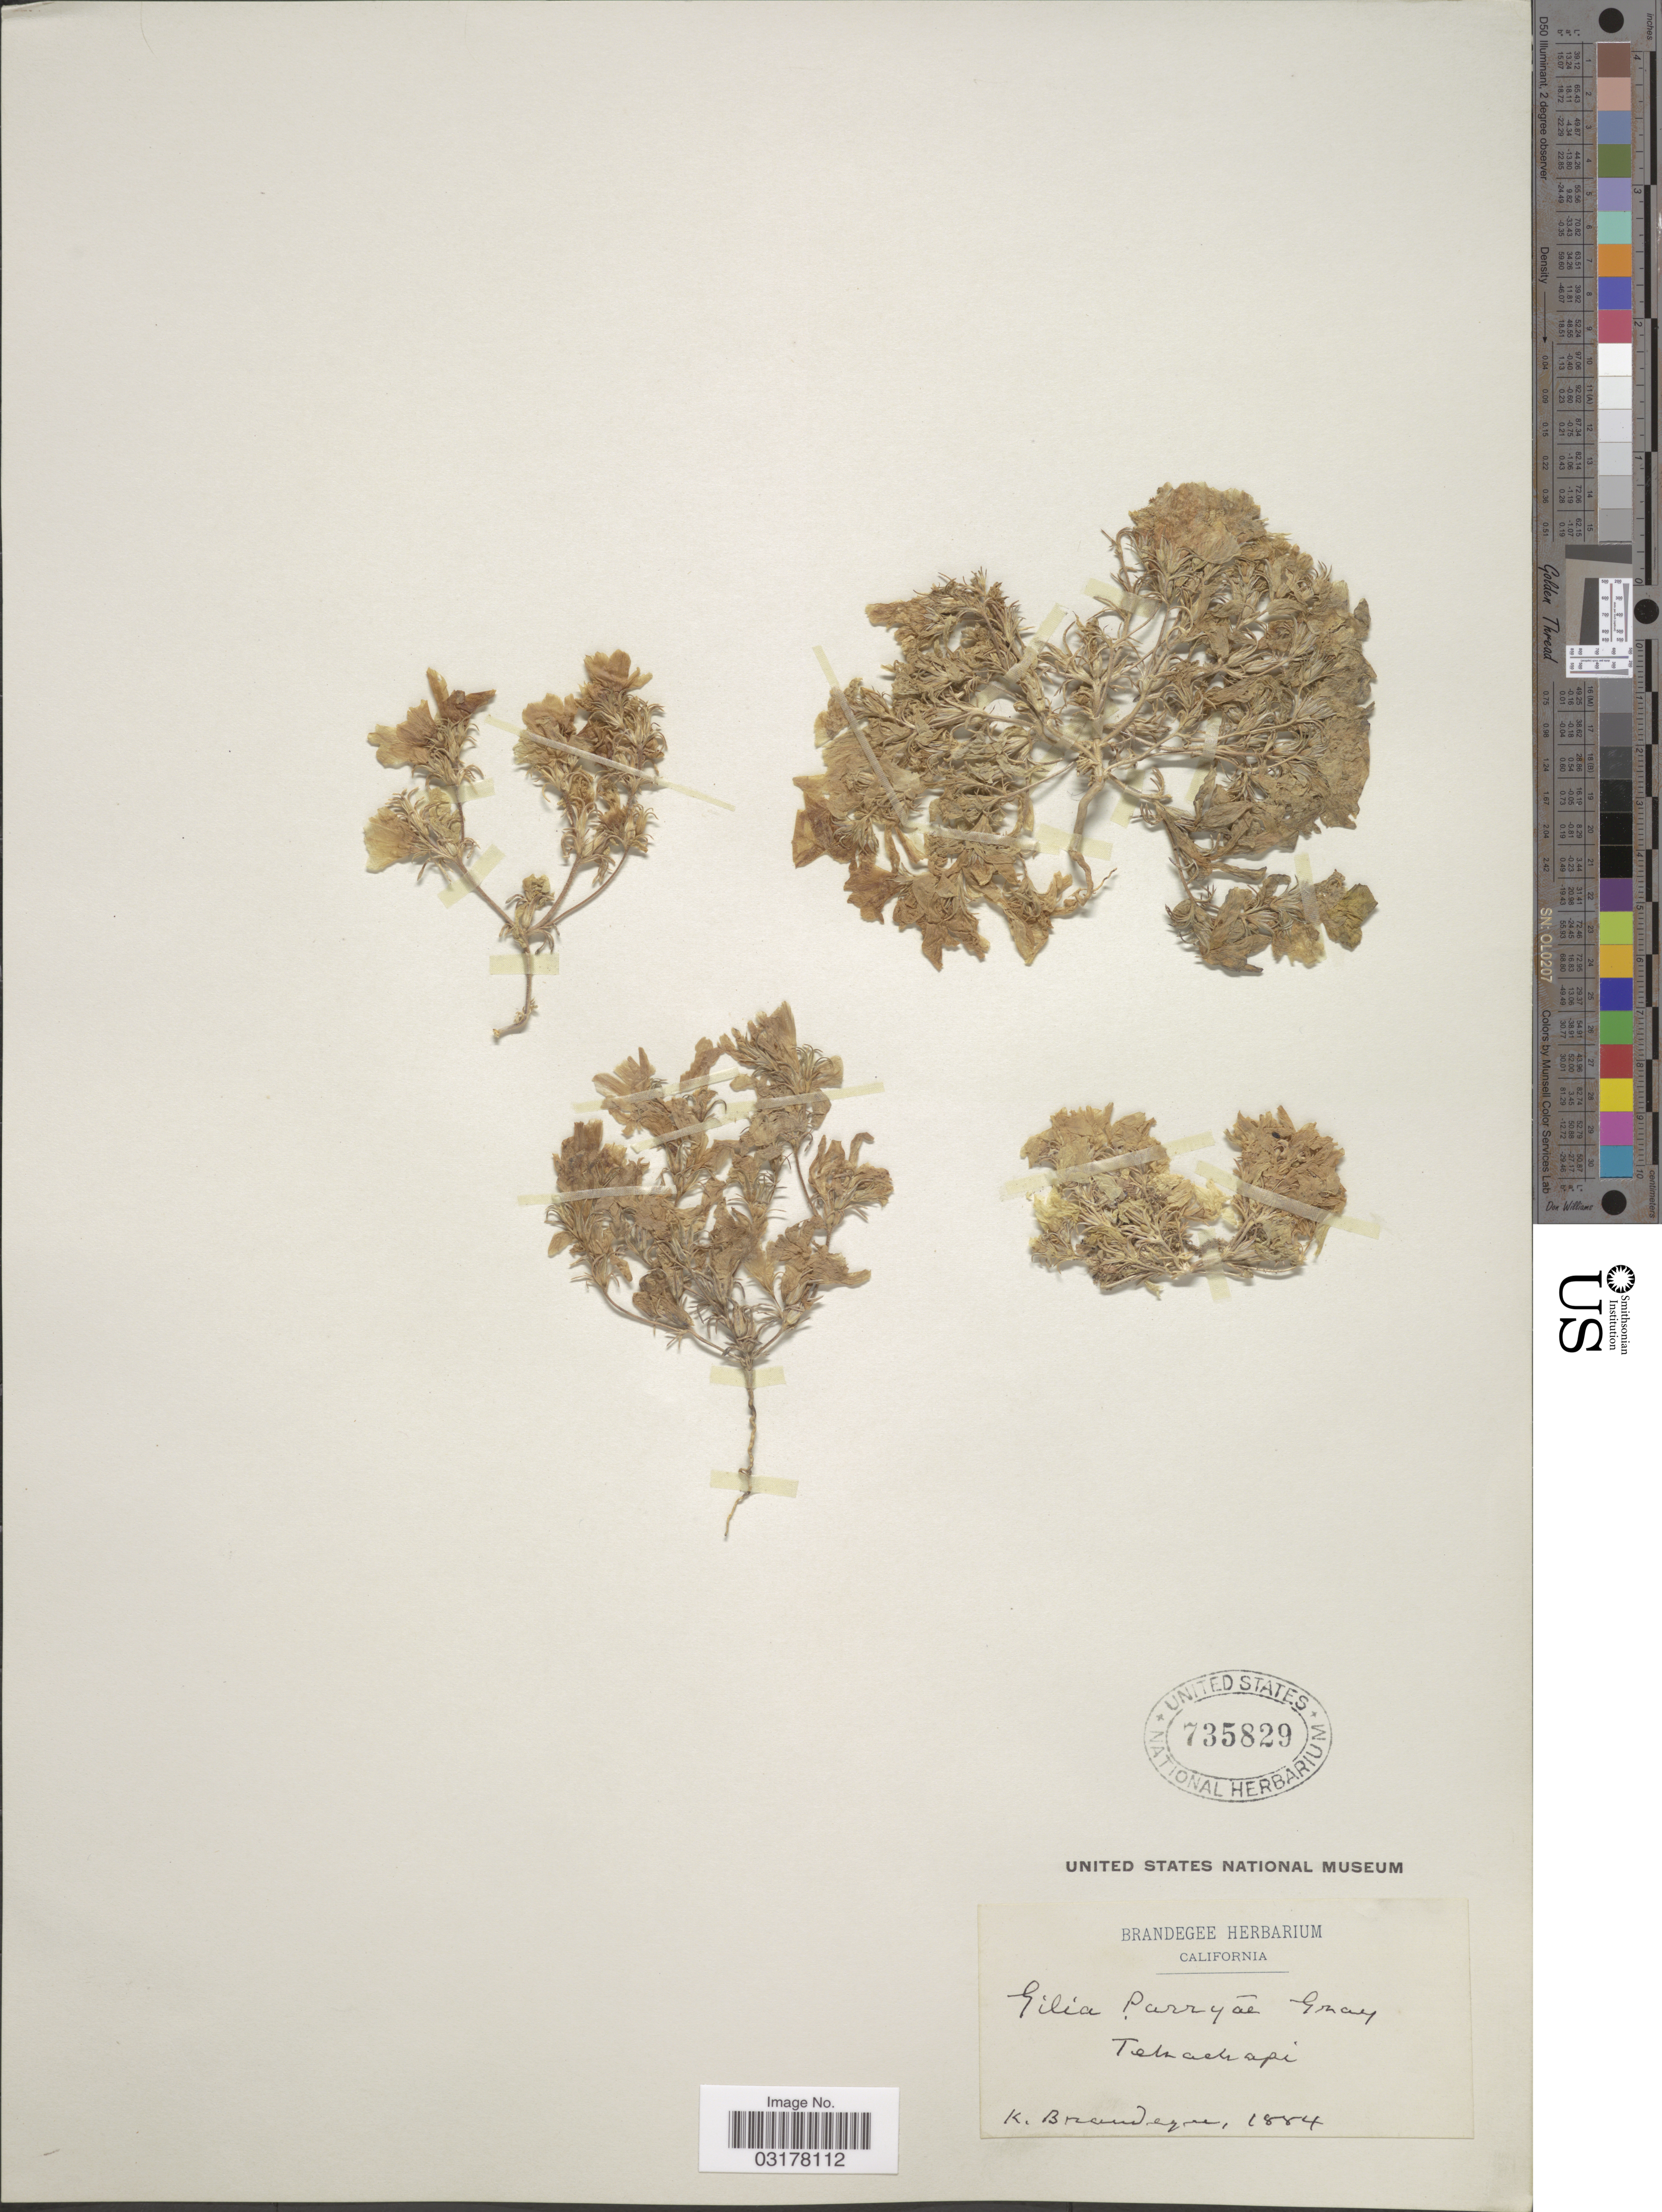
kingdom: Plantae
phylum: Tracheophyta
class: Magnoliopsida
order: Ericales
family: Polemoniaceae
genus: Linanthus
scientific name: Linanthus parryae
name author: (A. Gray) Greene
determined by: Strong, Mark T., (BOT), Smithsonian Institution - National Museum of Natural History (UNITED STATES)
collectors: K. Brandegee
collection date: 1884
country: United States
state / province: California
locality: Tehachapi.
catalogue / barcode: US 735829